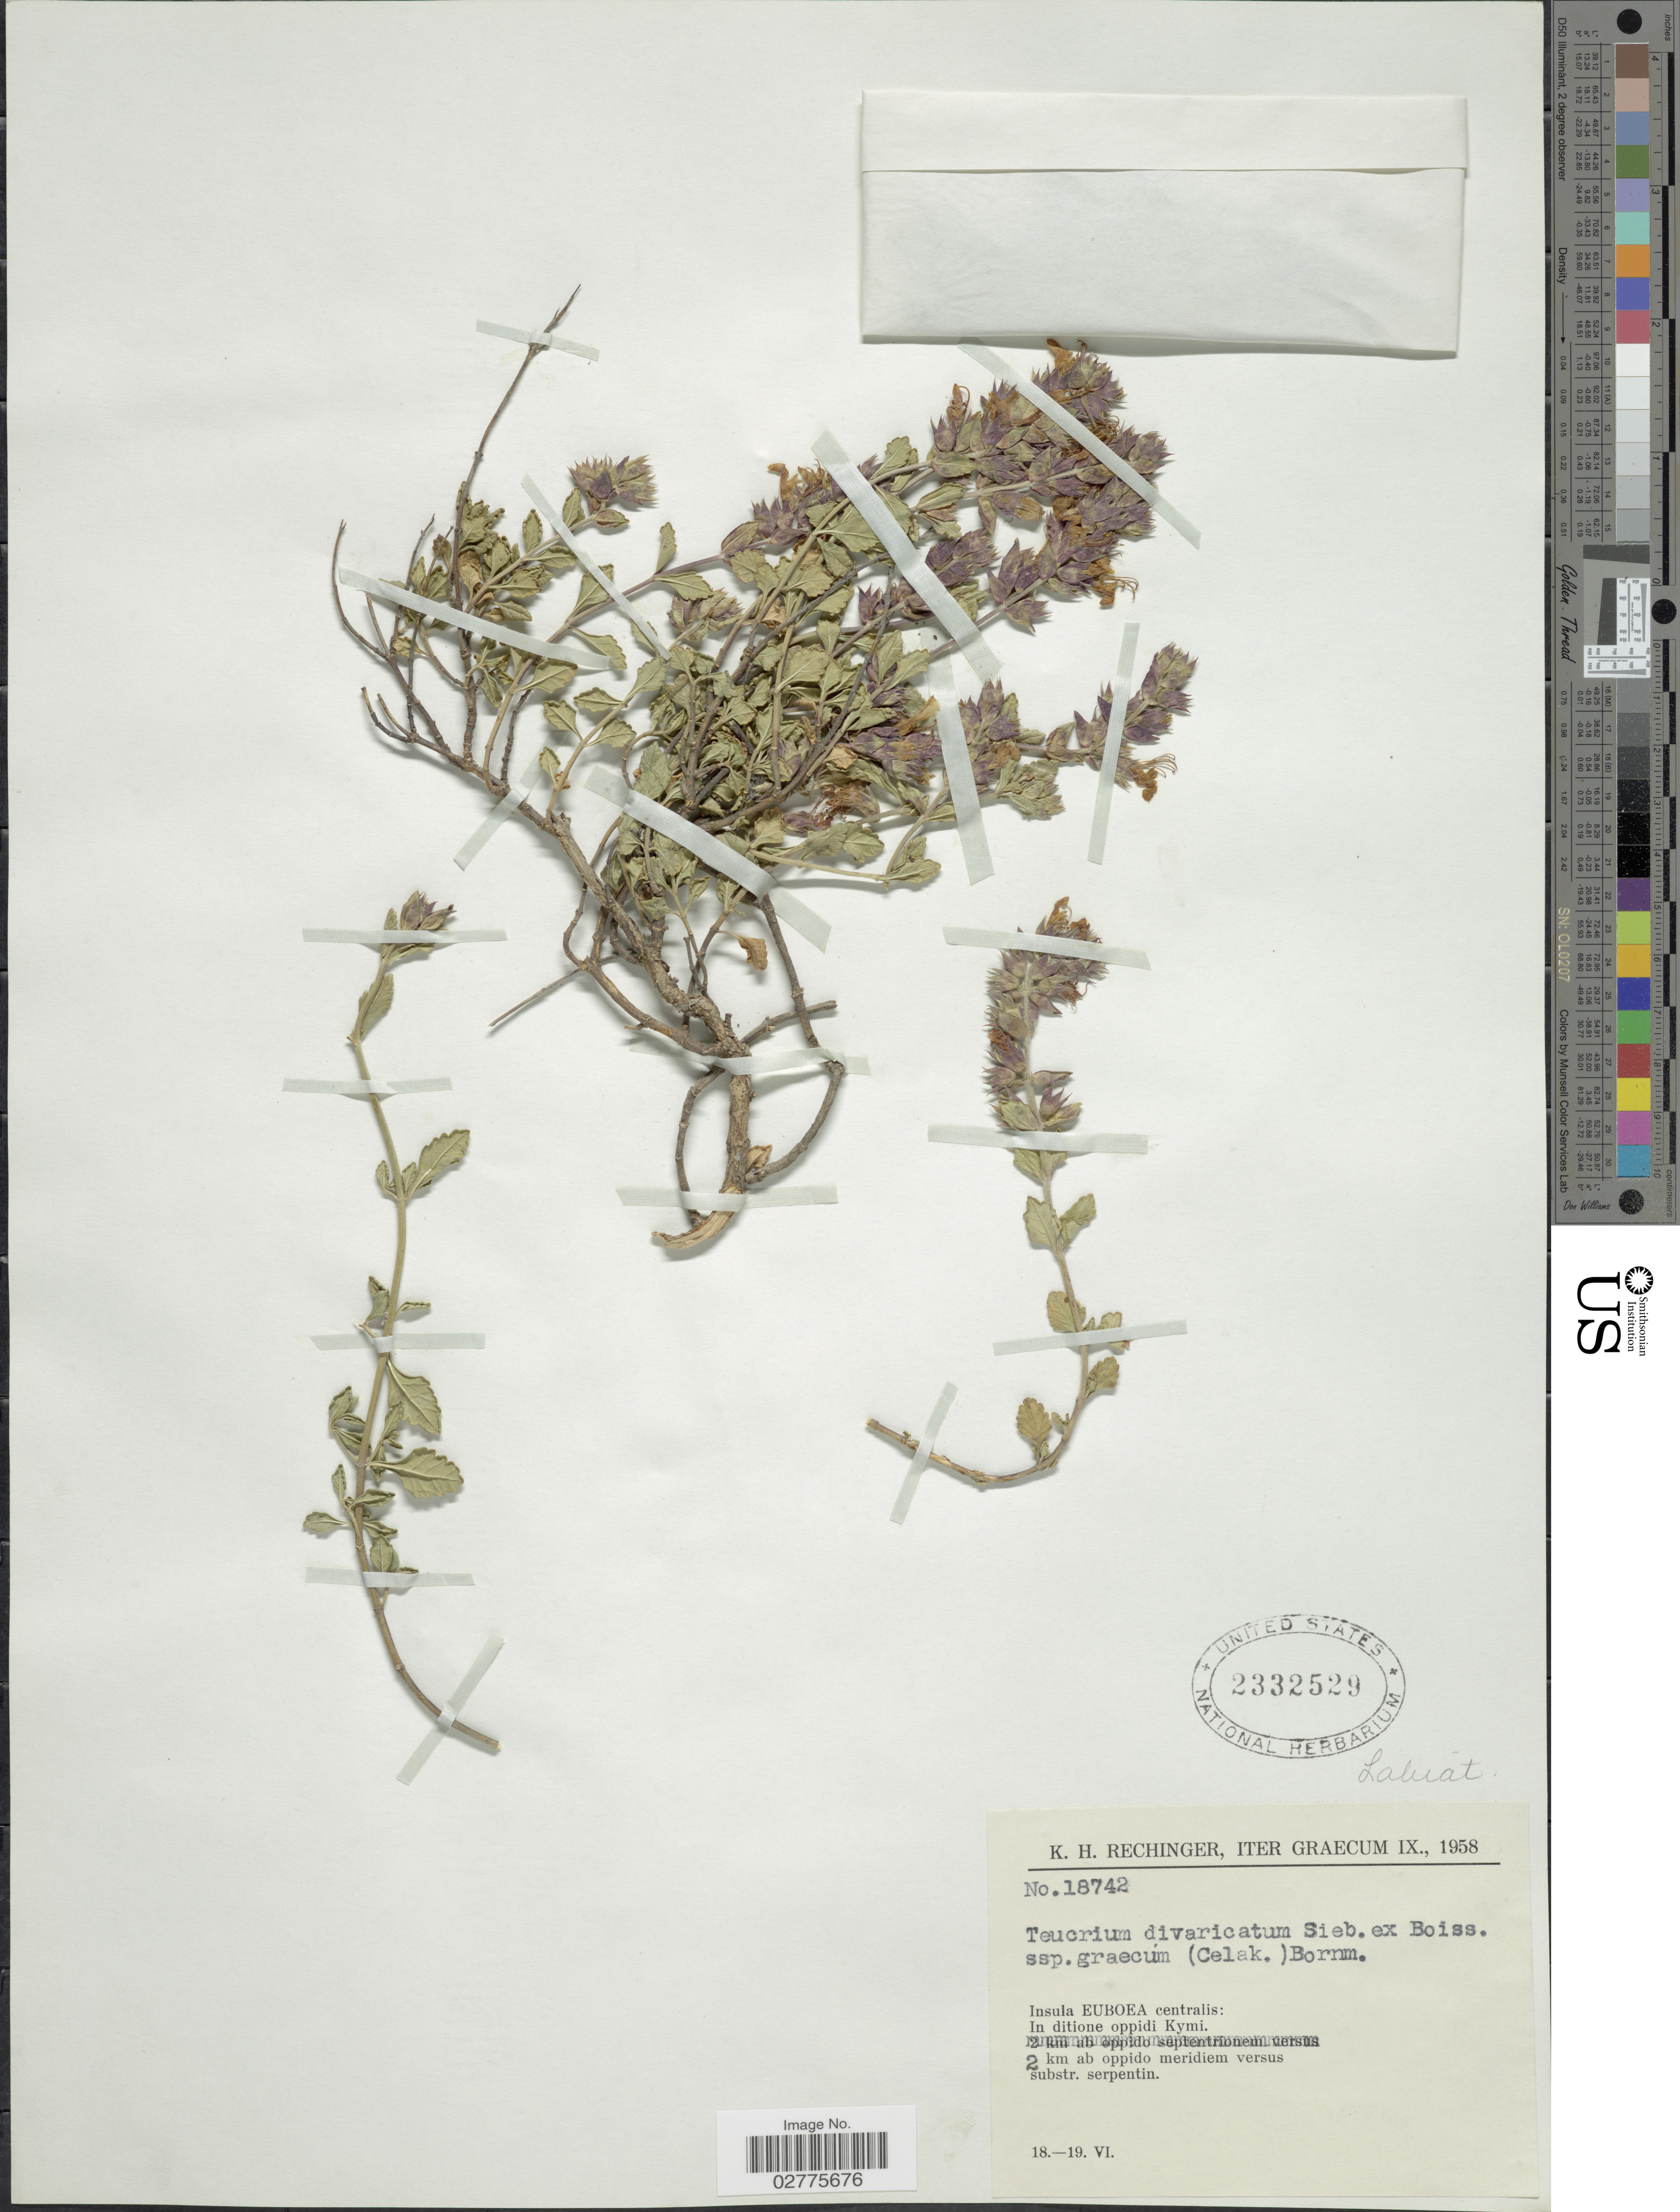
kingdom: Plantae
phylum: Tracheophyta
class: Magnoliopsida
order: Lamiales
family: Lamiaceae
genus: Teucrium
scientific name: Teucrium divaricatum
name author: Sieber ex Heldr.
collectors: K. H. Rechinger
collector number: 18742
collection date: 1958-06-18/1958-06-19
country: Greece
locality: Insula Euboea centralis: In ditione oppidi Kymi, 2 km ab oppido meridiem versus substr. serpentin.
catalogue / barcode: US 2332529